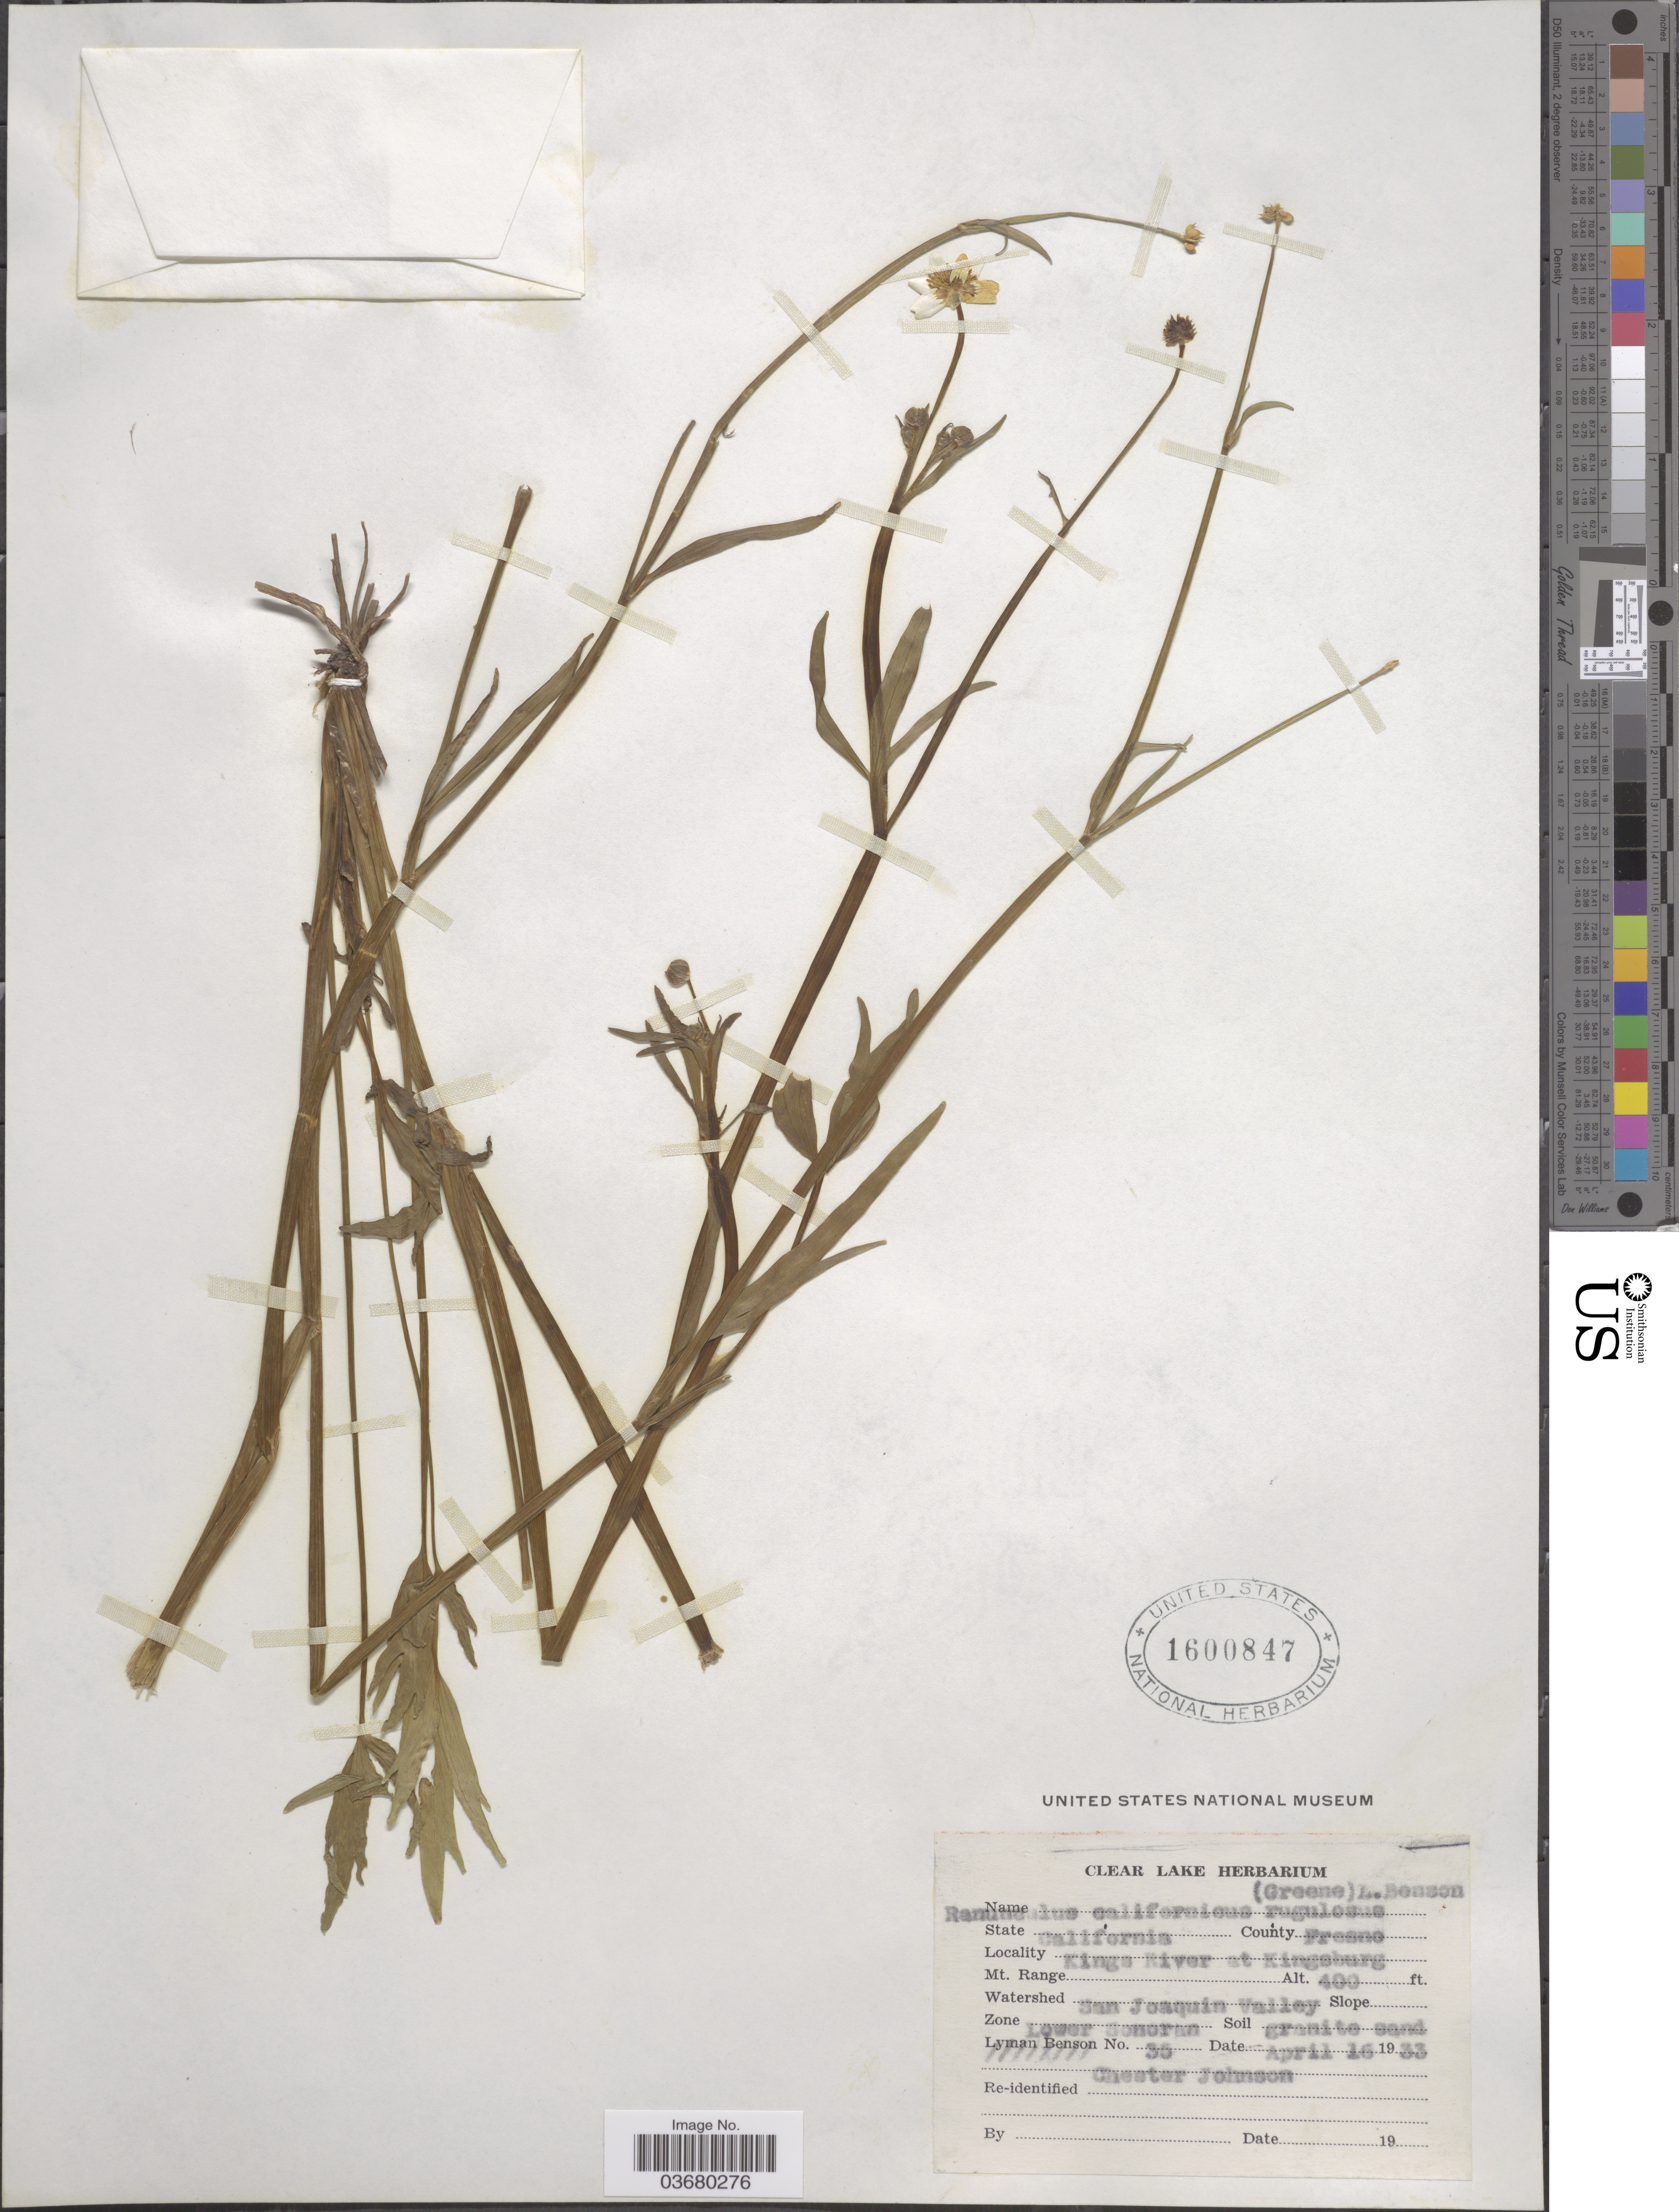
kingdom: Plantae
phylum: Tracheophyta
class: Magnoliopsida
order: Ranunculales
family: Ranunculaceae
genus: Ranunculus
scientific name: Ranunculus californicus var. rugulosus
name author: (Greene) L.D. Benson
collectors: L. D. Benson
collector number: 35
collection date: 1933-04-16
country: United States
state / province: California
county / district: Fresno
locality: County Fresno. Kings River at Kingsburg. Watershed San Joaquin Valley.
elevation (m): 122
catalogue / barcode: US 1600847